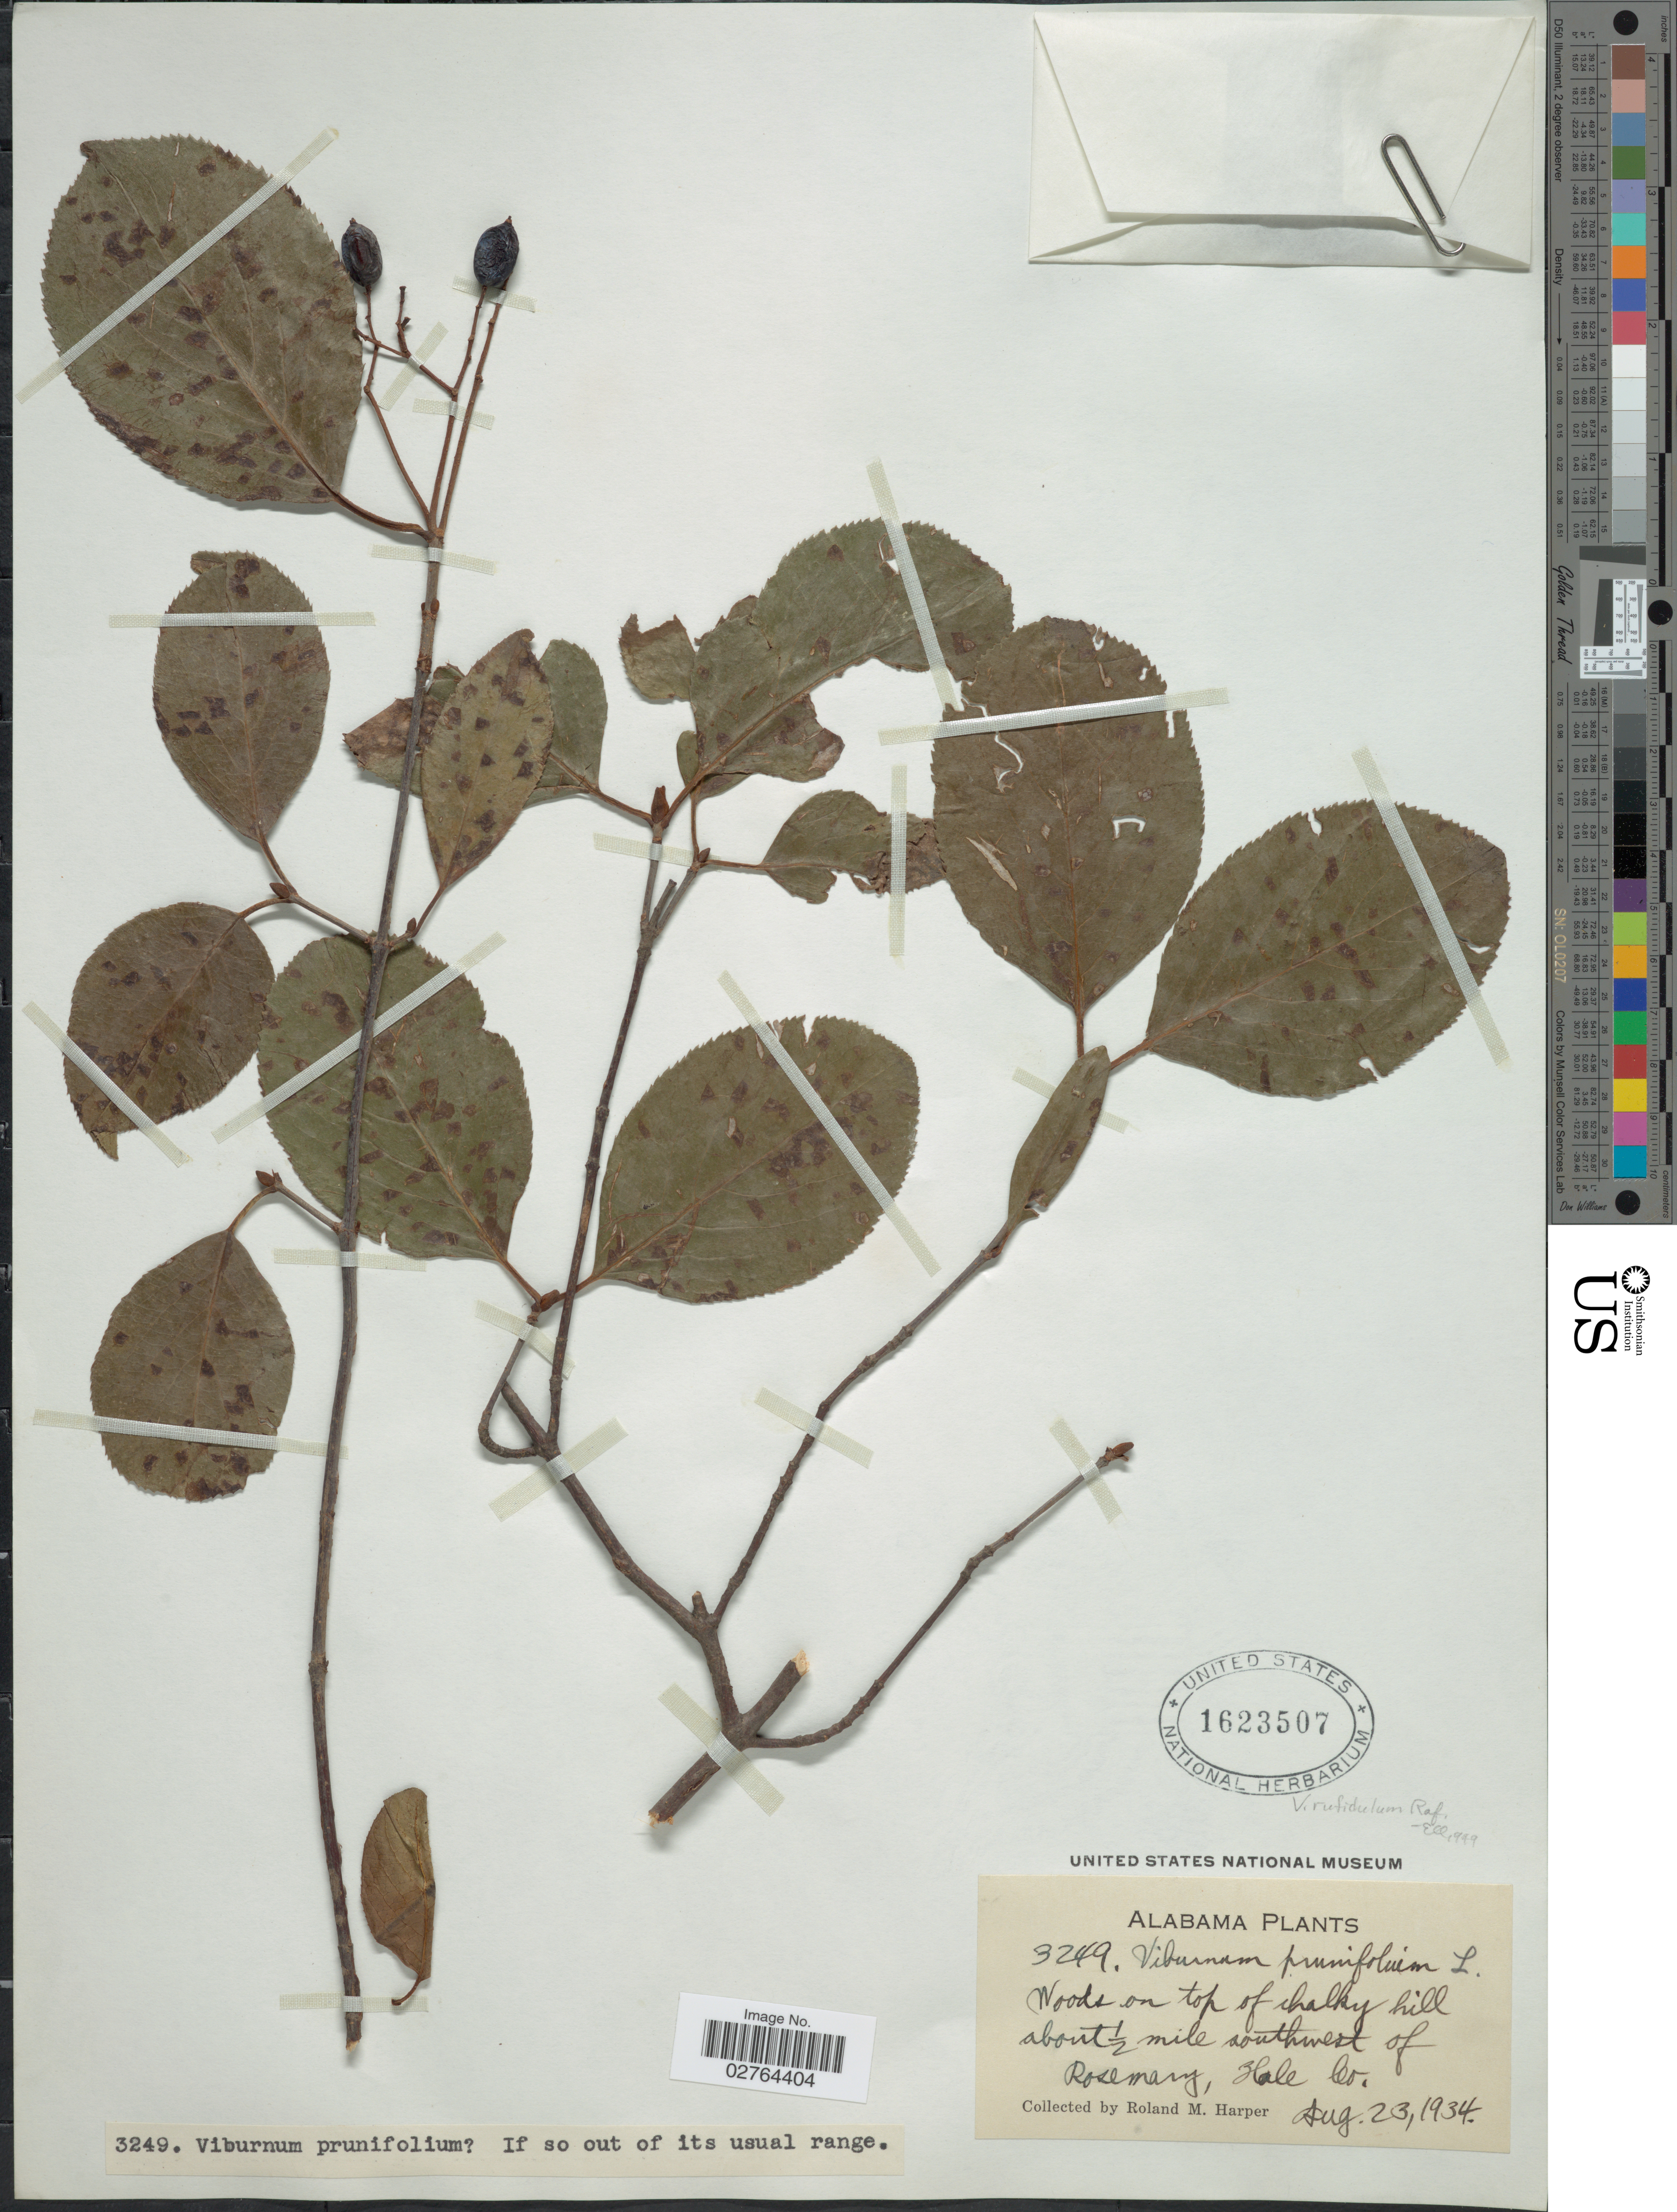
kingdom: Plantae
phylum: Tracheophyta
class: Magnoliopsida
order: Dipsacales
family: Viburnaceae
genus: Viburnum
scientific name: Viburnum rufidulum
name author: Raf.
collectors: R. M. Harper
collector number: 3249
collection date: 1934-08-23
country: United States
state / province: Alabama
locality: Woods on top of chalky hill about 1/2 mile southwest of Rosemary, Hale Co.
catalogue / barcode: US 1623507